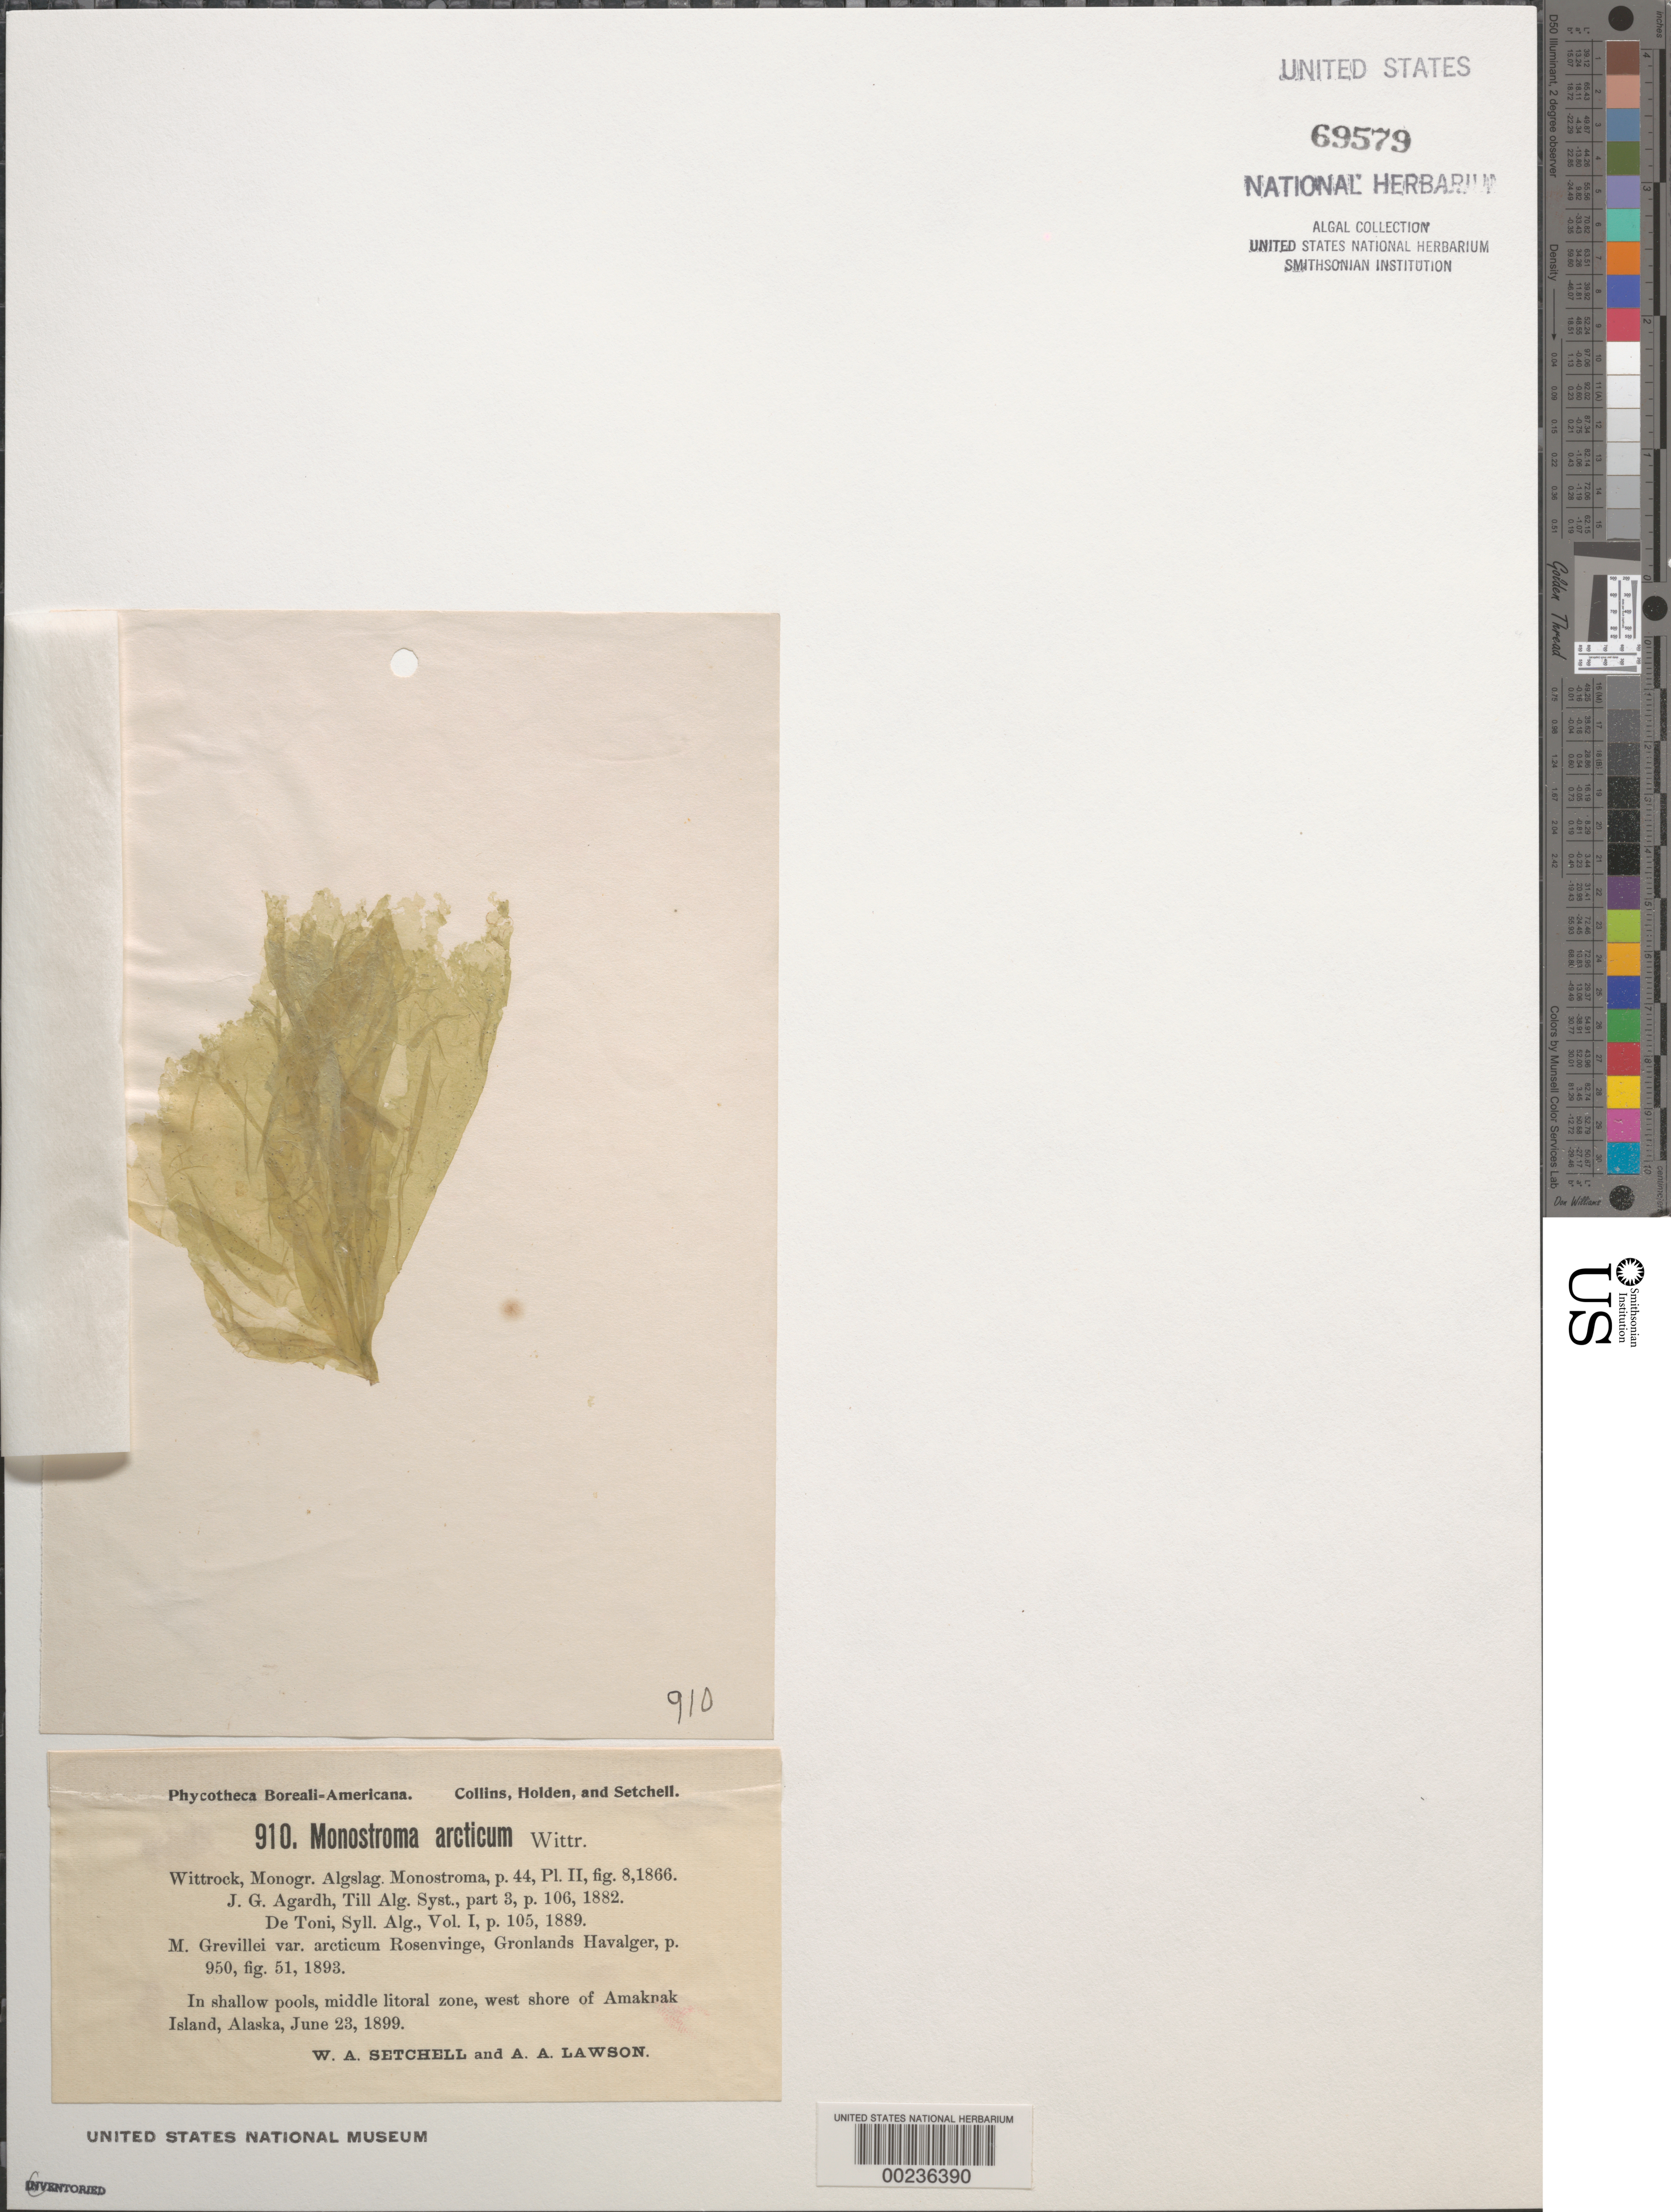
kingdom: Plantae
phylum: Chlorophyta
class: Ulvophyceae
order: Ulvales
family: Monostromataceae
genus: Monostroma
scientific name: Monostroma grevillei var. arcticum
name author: (Wittrock) Rosenv.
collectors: W. Setchell & A. A. Lawson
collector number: PB-A 910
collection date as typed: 23 Jun 1899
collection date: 1899-06-23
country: United States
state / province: Alaska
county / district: Aleutian Islands Division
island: Unalaska Island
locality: Amaknak Island, Unalaska Bay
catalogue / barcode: US 69579